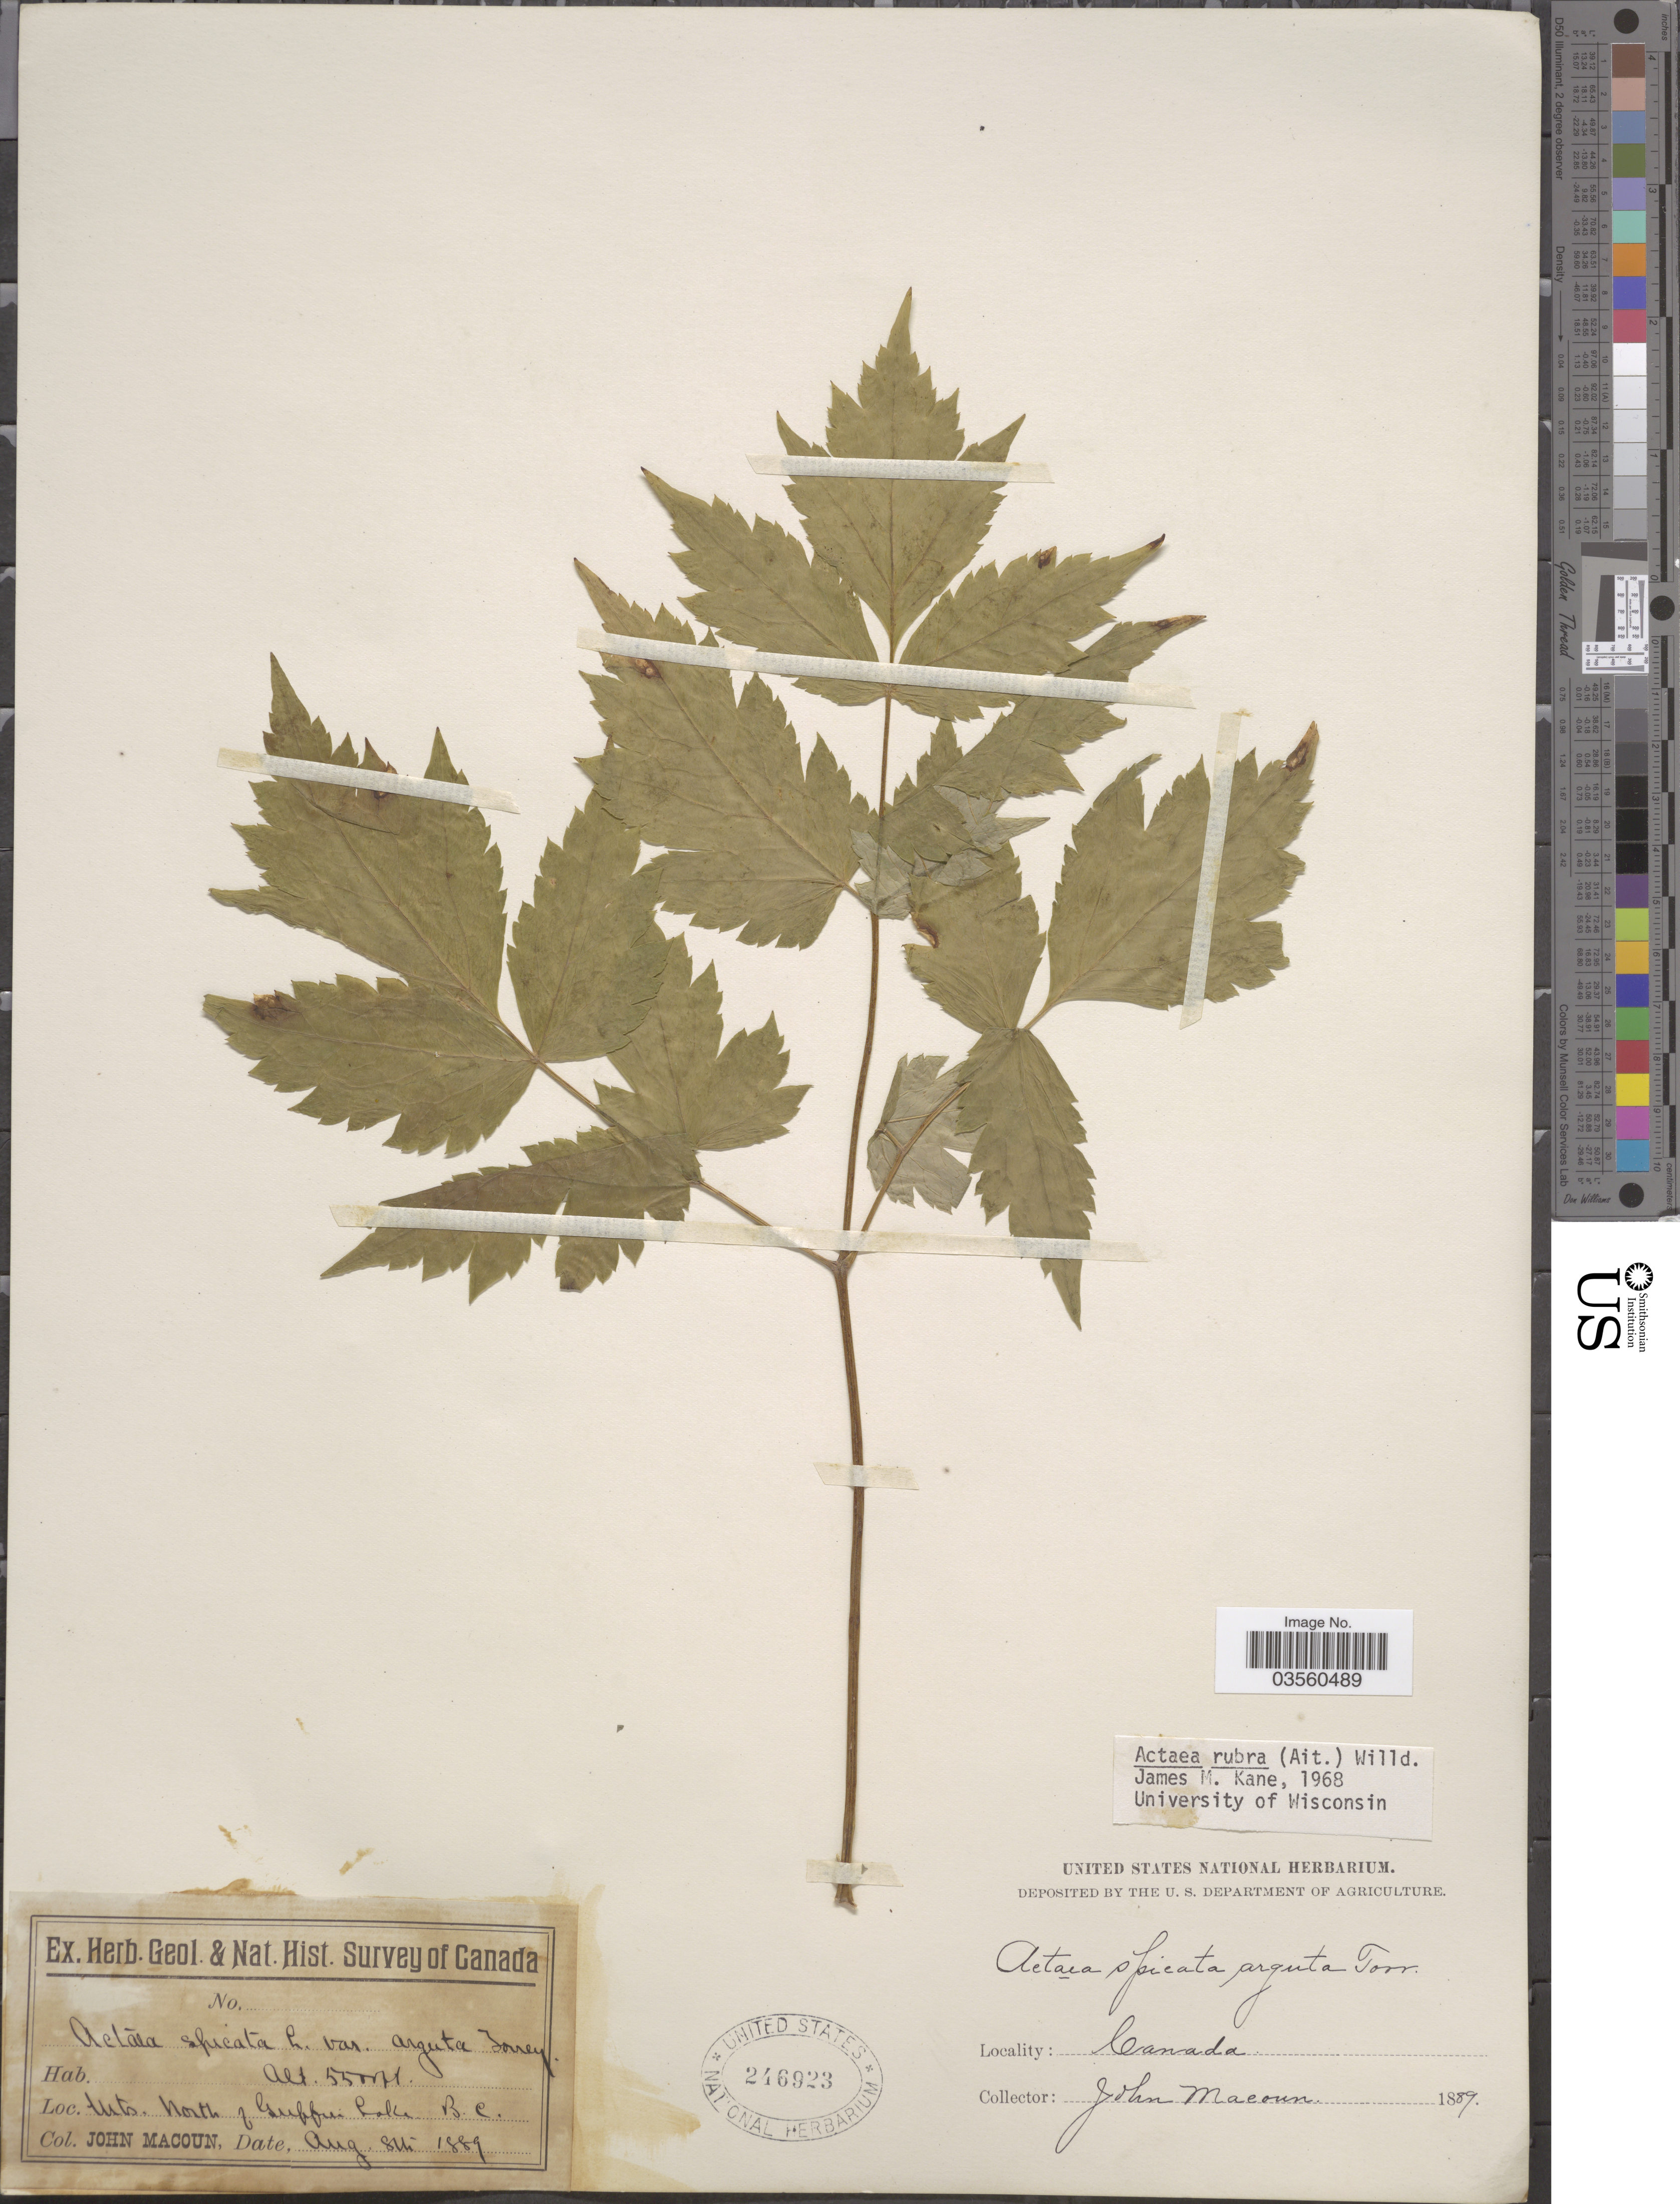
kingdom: Plantae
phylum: Tracheophyta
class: Magnoliopsida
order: Ranunculales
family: Ranunculaceae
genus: Actaea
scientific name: Actaea rubra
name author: (Aiton) Willd.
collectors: J. Macoun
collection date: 1889-08-08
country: Canada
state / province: British Columbia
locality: Mts. north of Guffin Lake.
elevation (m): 1676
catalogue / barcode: US 246923